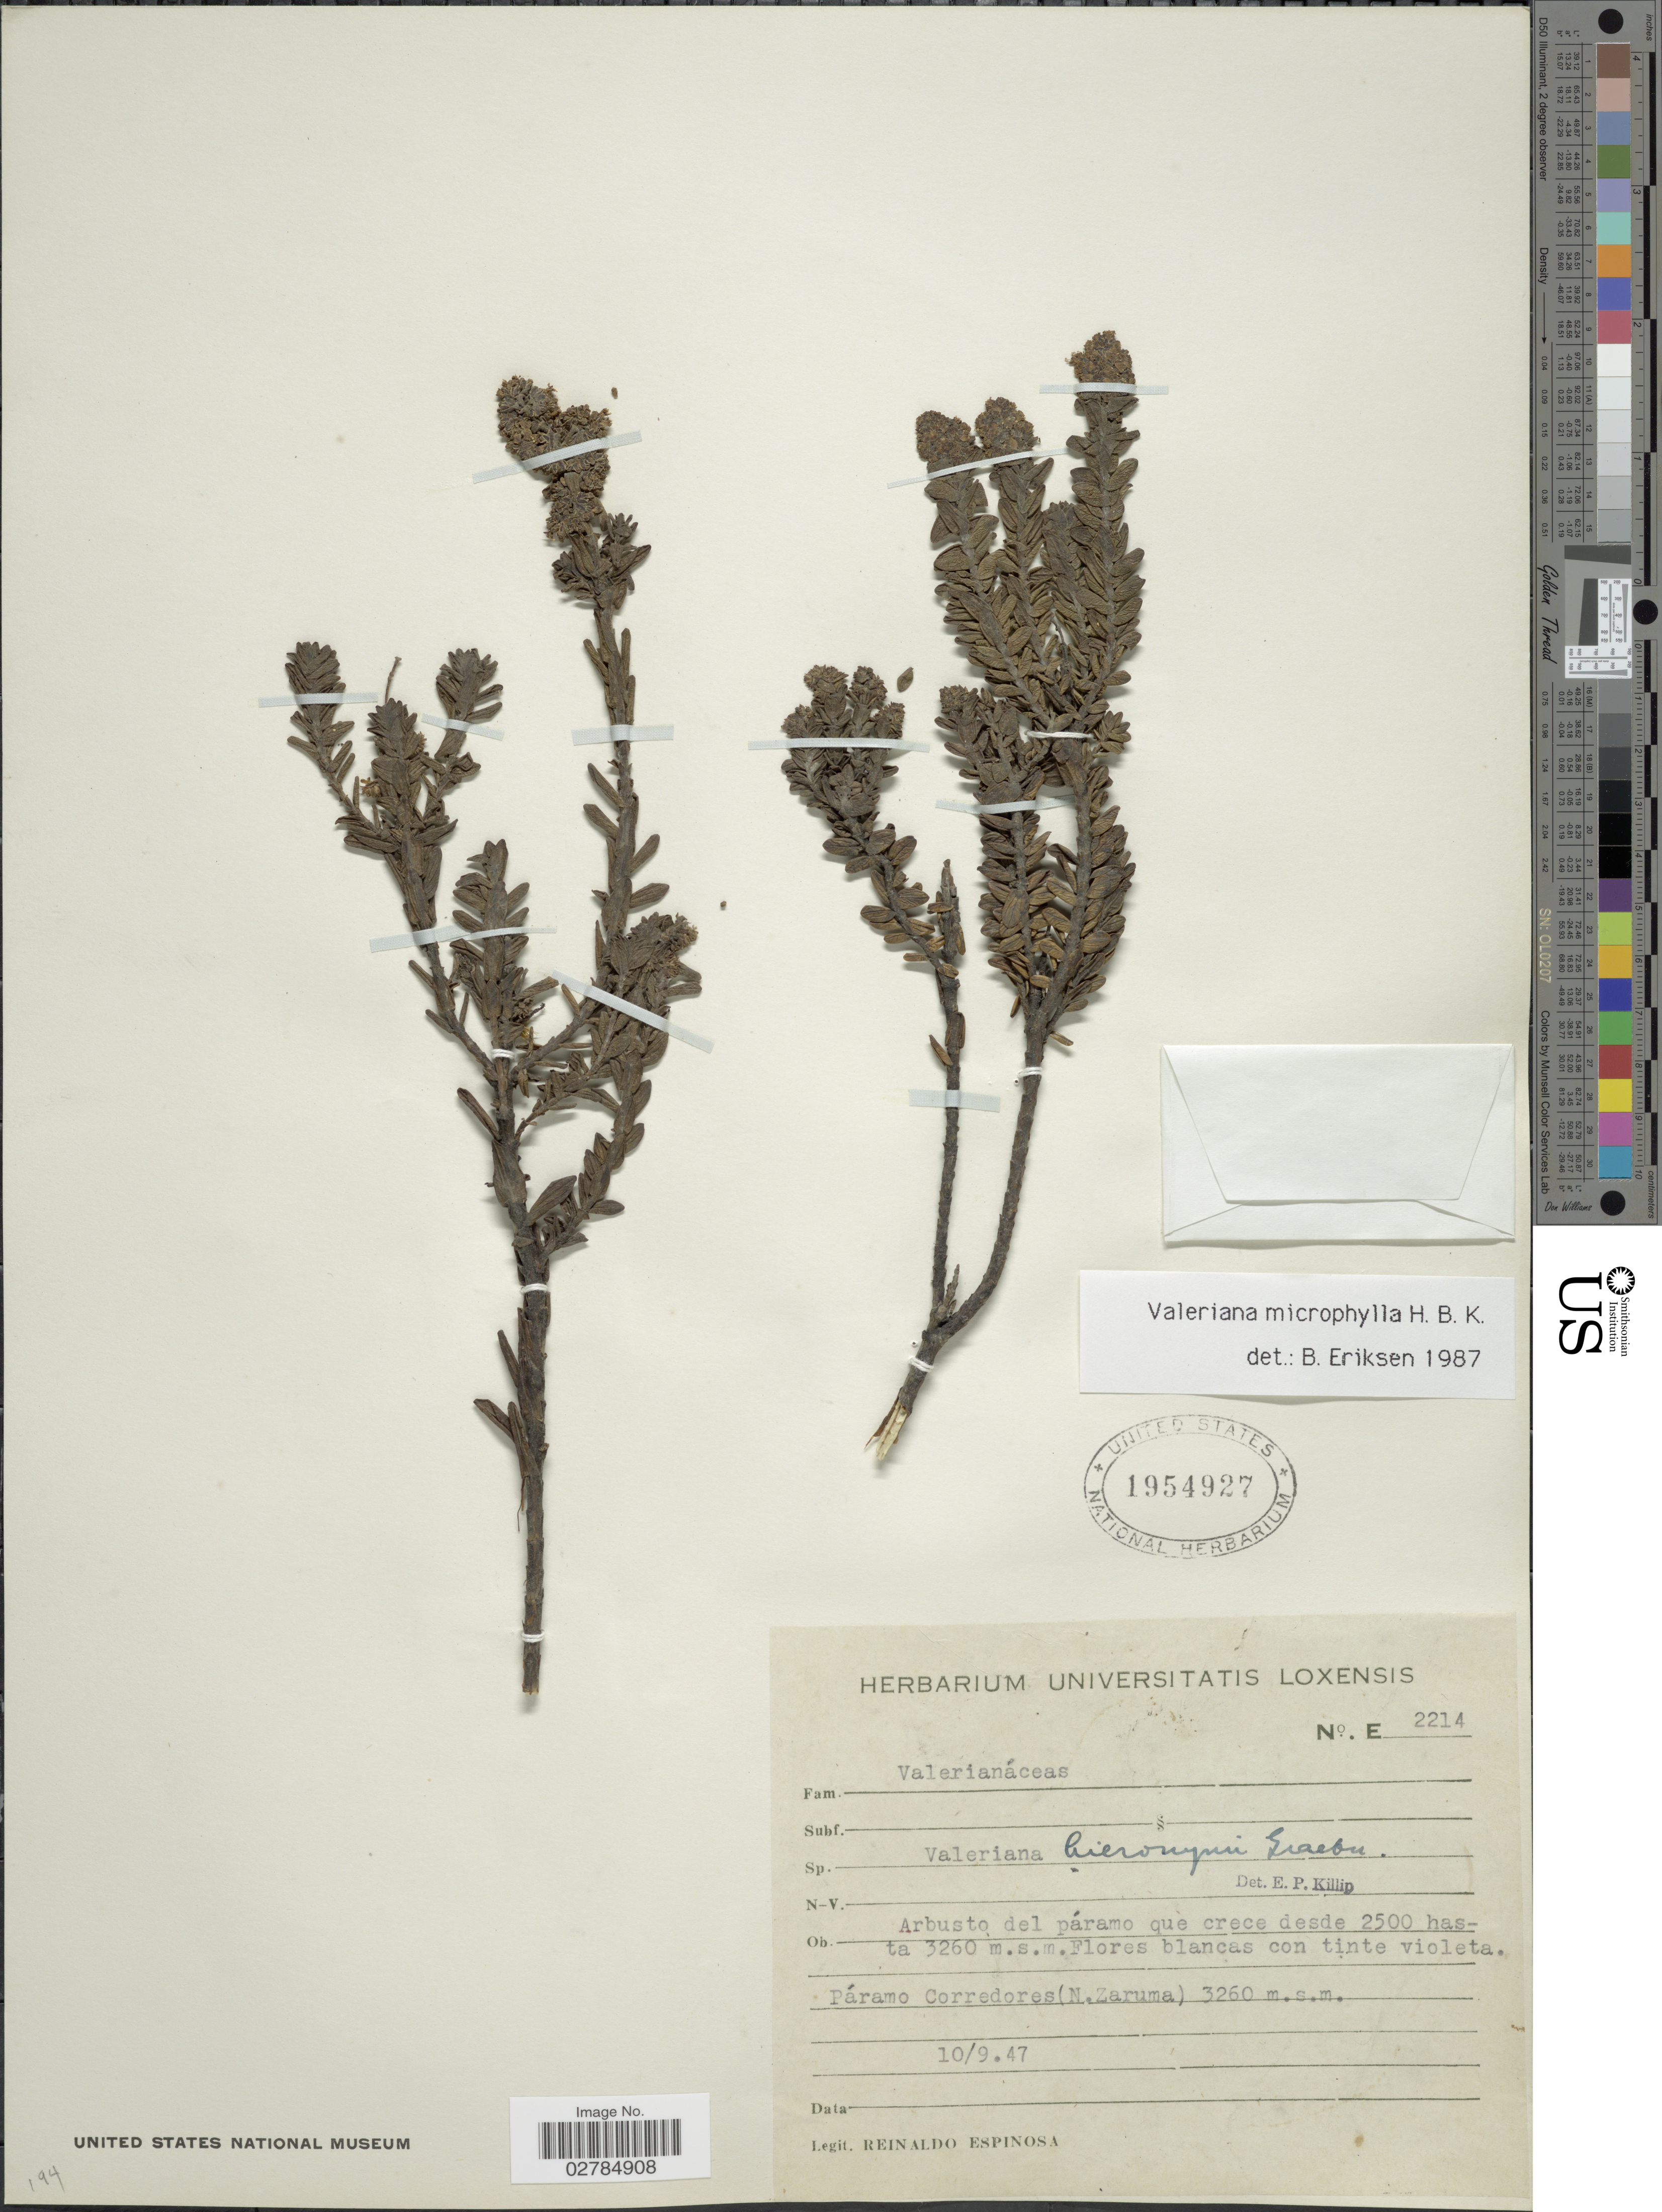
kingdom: Plantae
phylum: Tracheophyta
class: Magnoliopsida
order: Dipsacales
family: Caprifoliaceae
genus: Valeriana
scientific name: Valeriana microphylla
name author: Kunth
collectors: R. Espinosa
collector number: E2214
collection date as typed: Transcribed d/m/y: 10/9/47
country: Ecuador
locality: Páramo Corredores (N. Zaruma).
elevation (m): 3260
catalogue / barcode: US 1954927